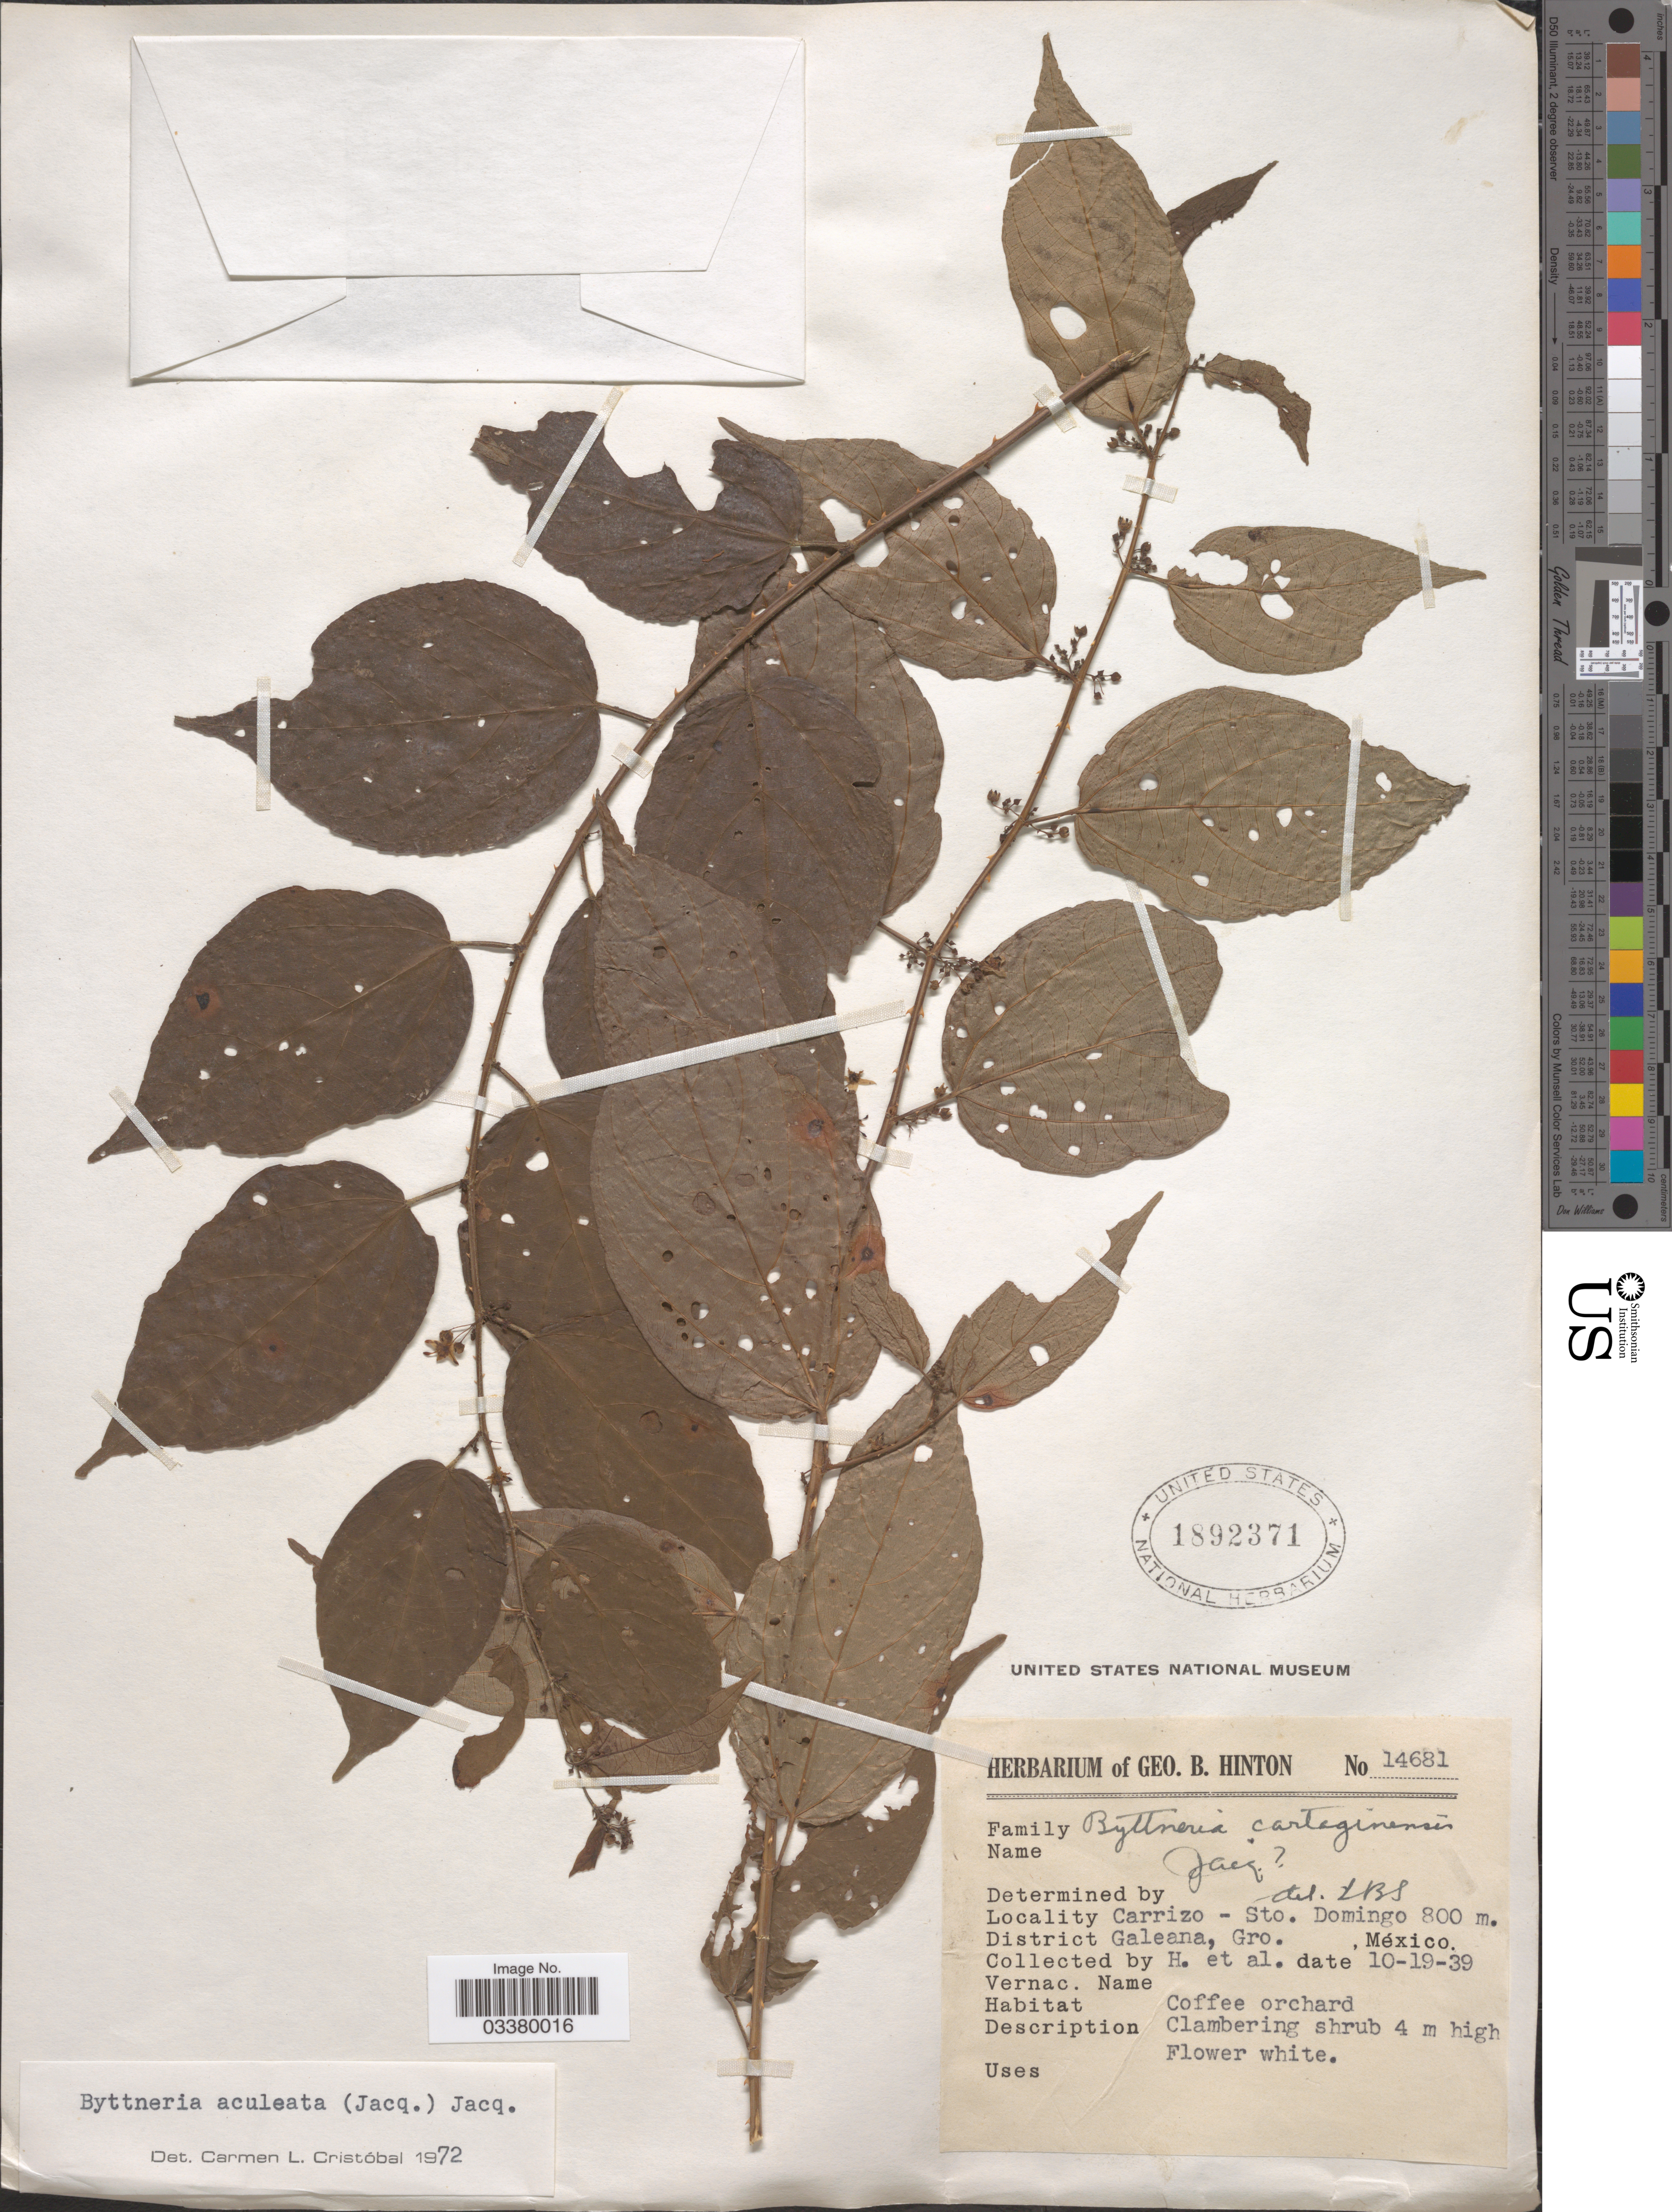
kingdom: Plantae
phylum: Tracheophyta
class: Magnoliopsida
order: Malvales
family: Malvaceae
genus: Byttneria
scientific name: Byttneria aculeata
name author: (Jacq.) Jacq.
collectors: G. B. Hinton & et al.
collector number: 14681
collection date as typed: Transcribed d/m/y: 19/10/39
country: Mexico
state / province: Guerrero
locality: Carrizo - Sto. Domingo. District Galeana.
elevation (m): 800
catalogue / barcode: US 1892371